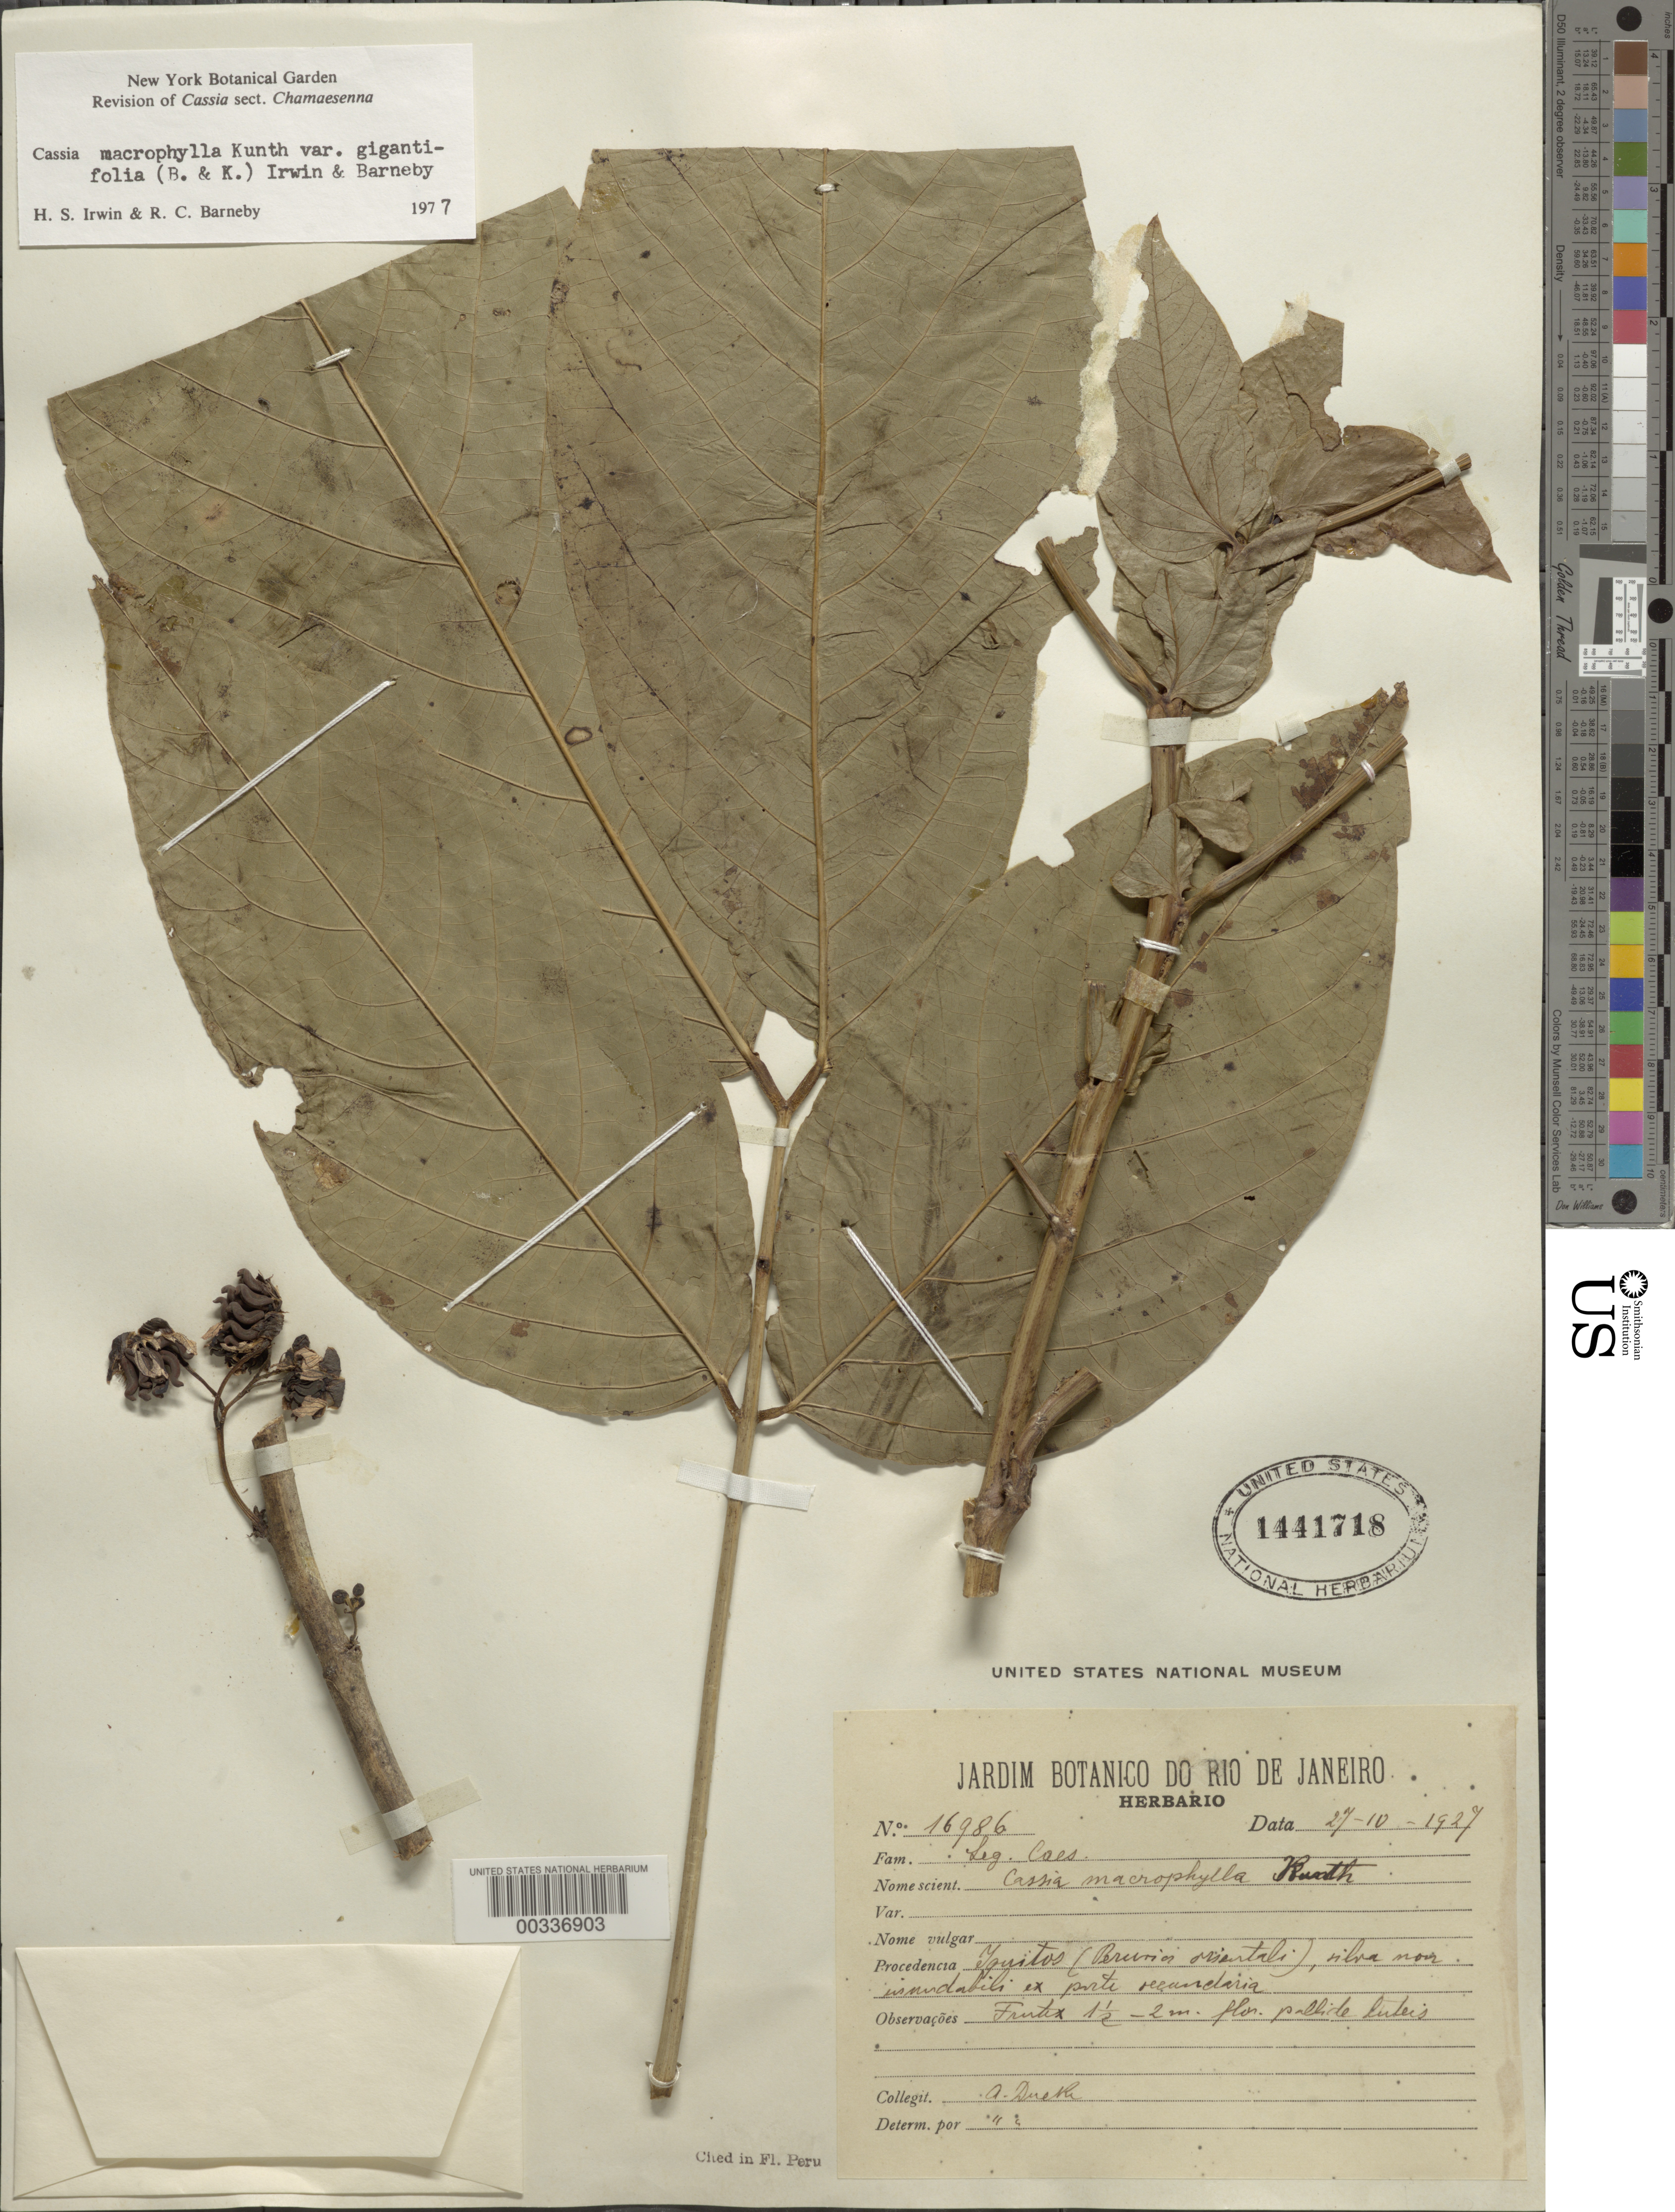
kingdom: Plantae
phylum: Tracheophyta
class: Magnoliopsida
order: Fabales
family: Fabaceae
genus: Senna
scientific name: Senna macrophylla var. gigantifolia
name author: (Britton & Killip) H.S. Irwin & Barneby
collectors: A. Ducke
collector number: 16986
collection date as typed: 27 Oct 1927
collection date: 1927-10-27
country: Peru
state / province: Loreto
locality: Iquitos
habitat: Uninnundated forest part secondary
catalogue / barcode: US 1441718